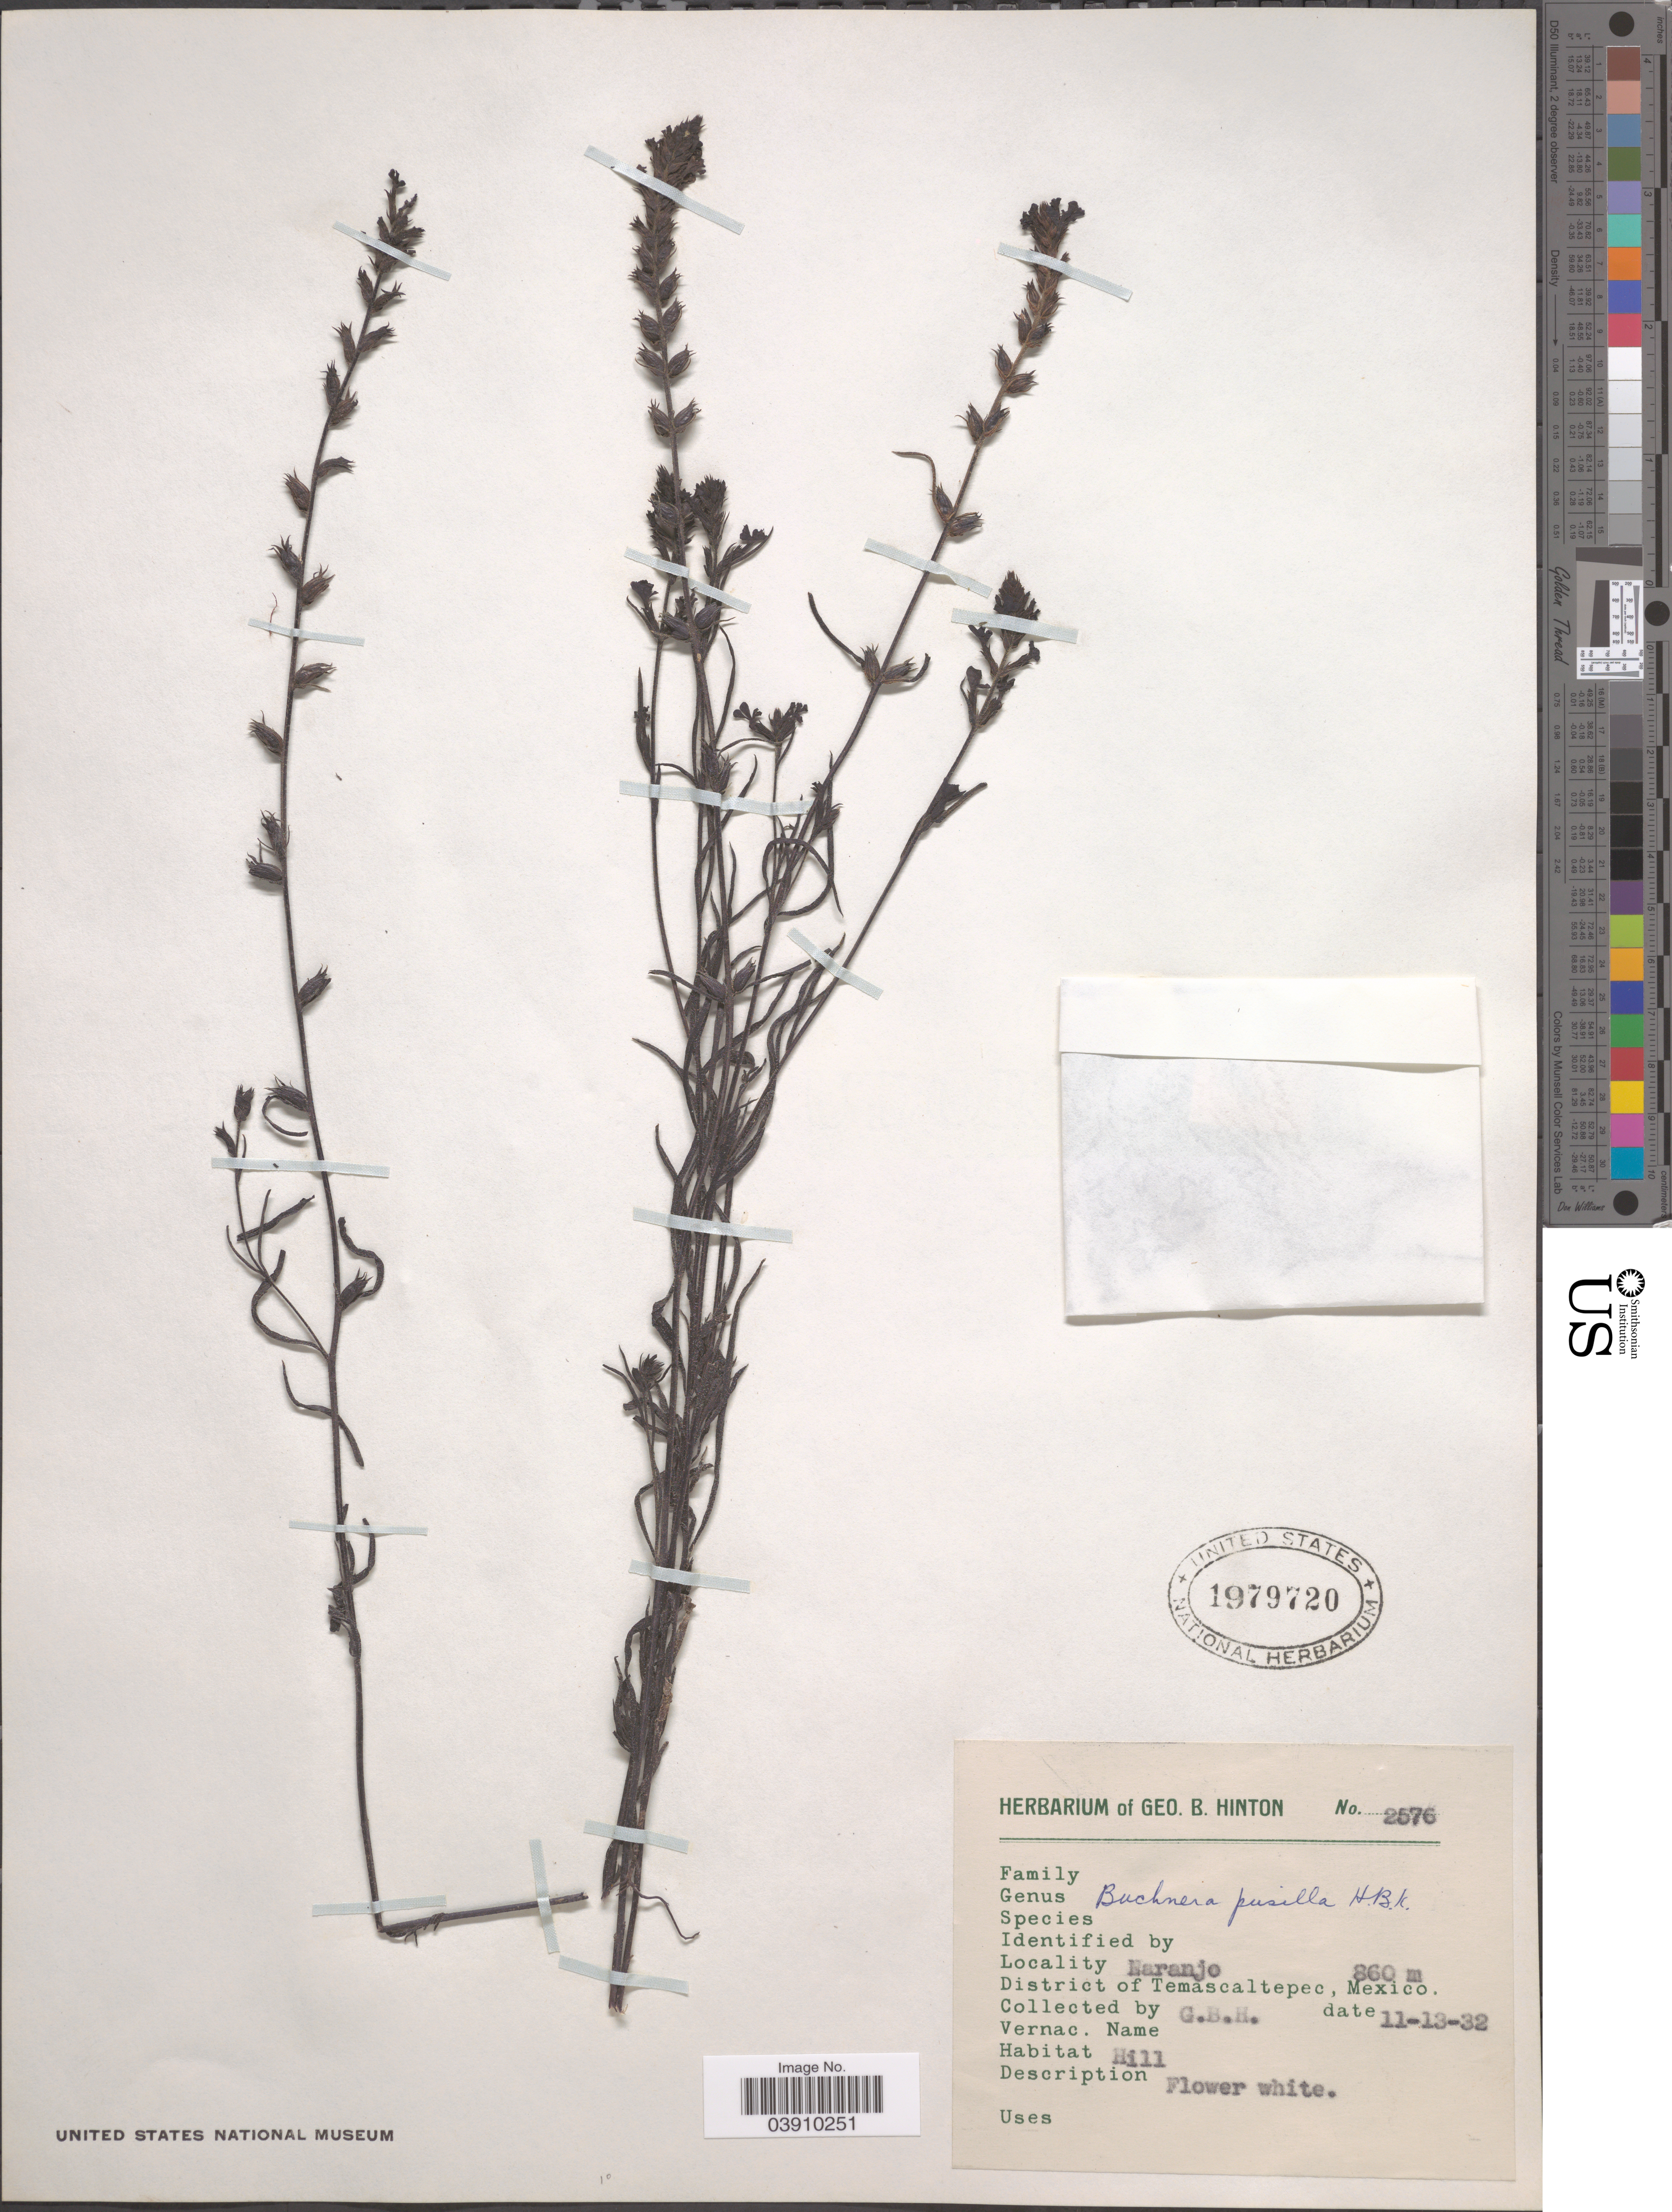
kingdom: Plantae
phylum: Tracheophyta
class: Magnoliopsida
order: Lamiales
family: Orobanchaceae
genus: Buchnera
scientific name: Buchnera pusilla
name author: Kunth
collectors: G. B. Hinton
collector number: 2576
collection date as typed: Transcribed d/m/y: 13/11/32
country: Mexico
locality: Naranjo. District of Temascaltepec. Hill.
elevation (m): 860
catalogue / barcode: US 1979720